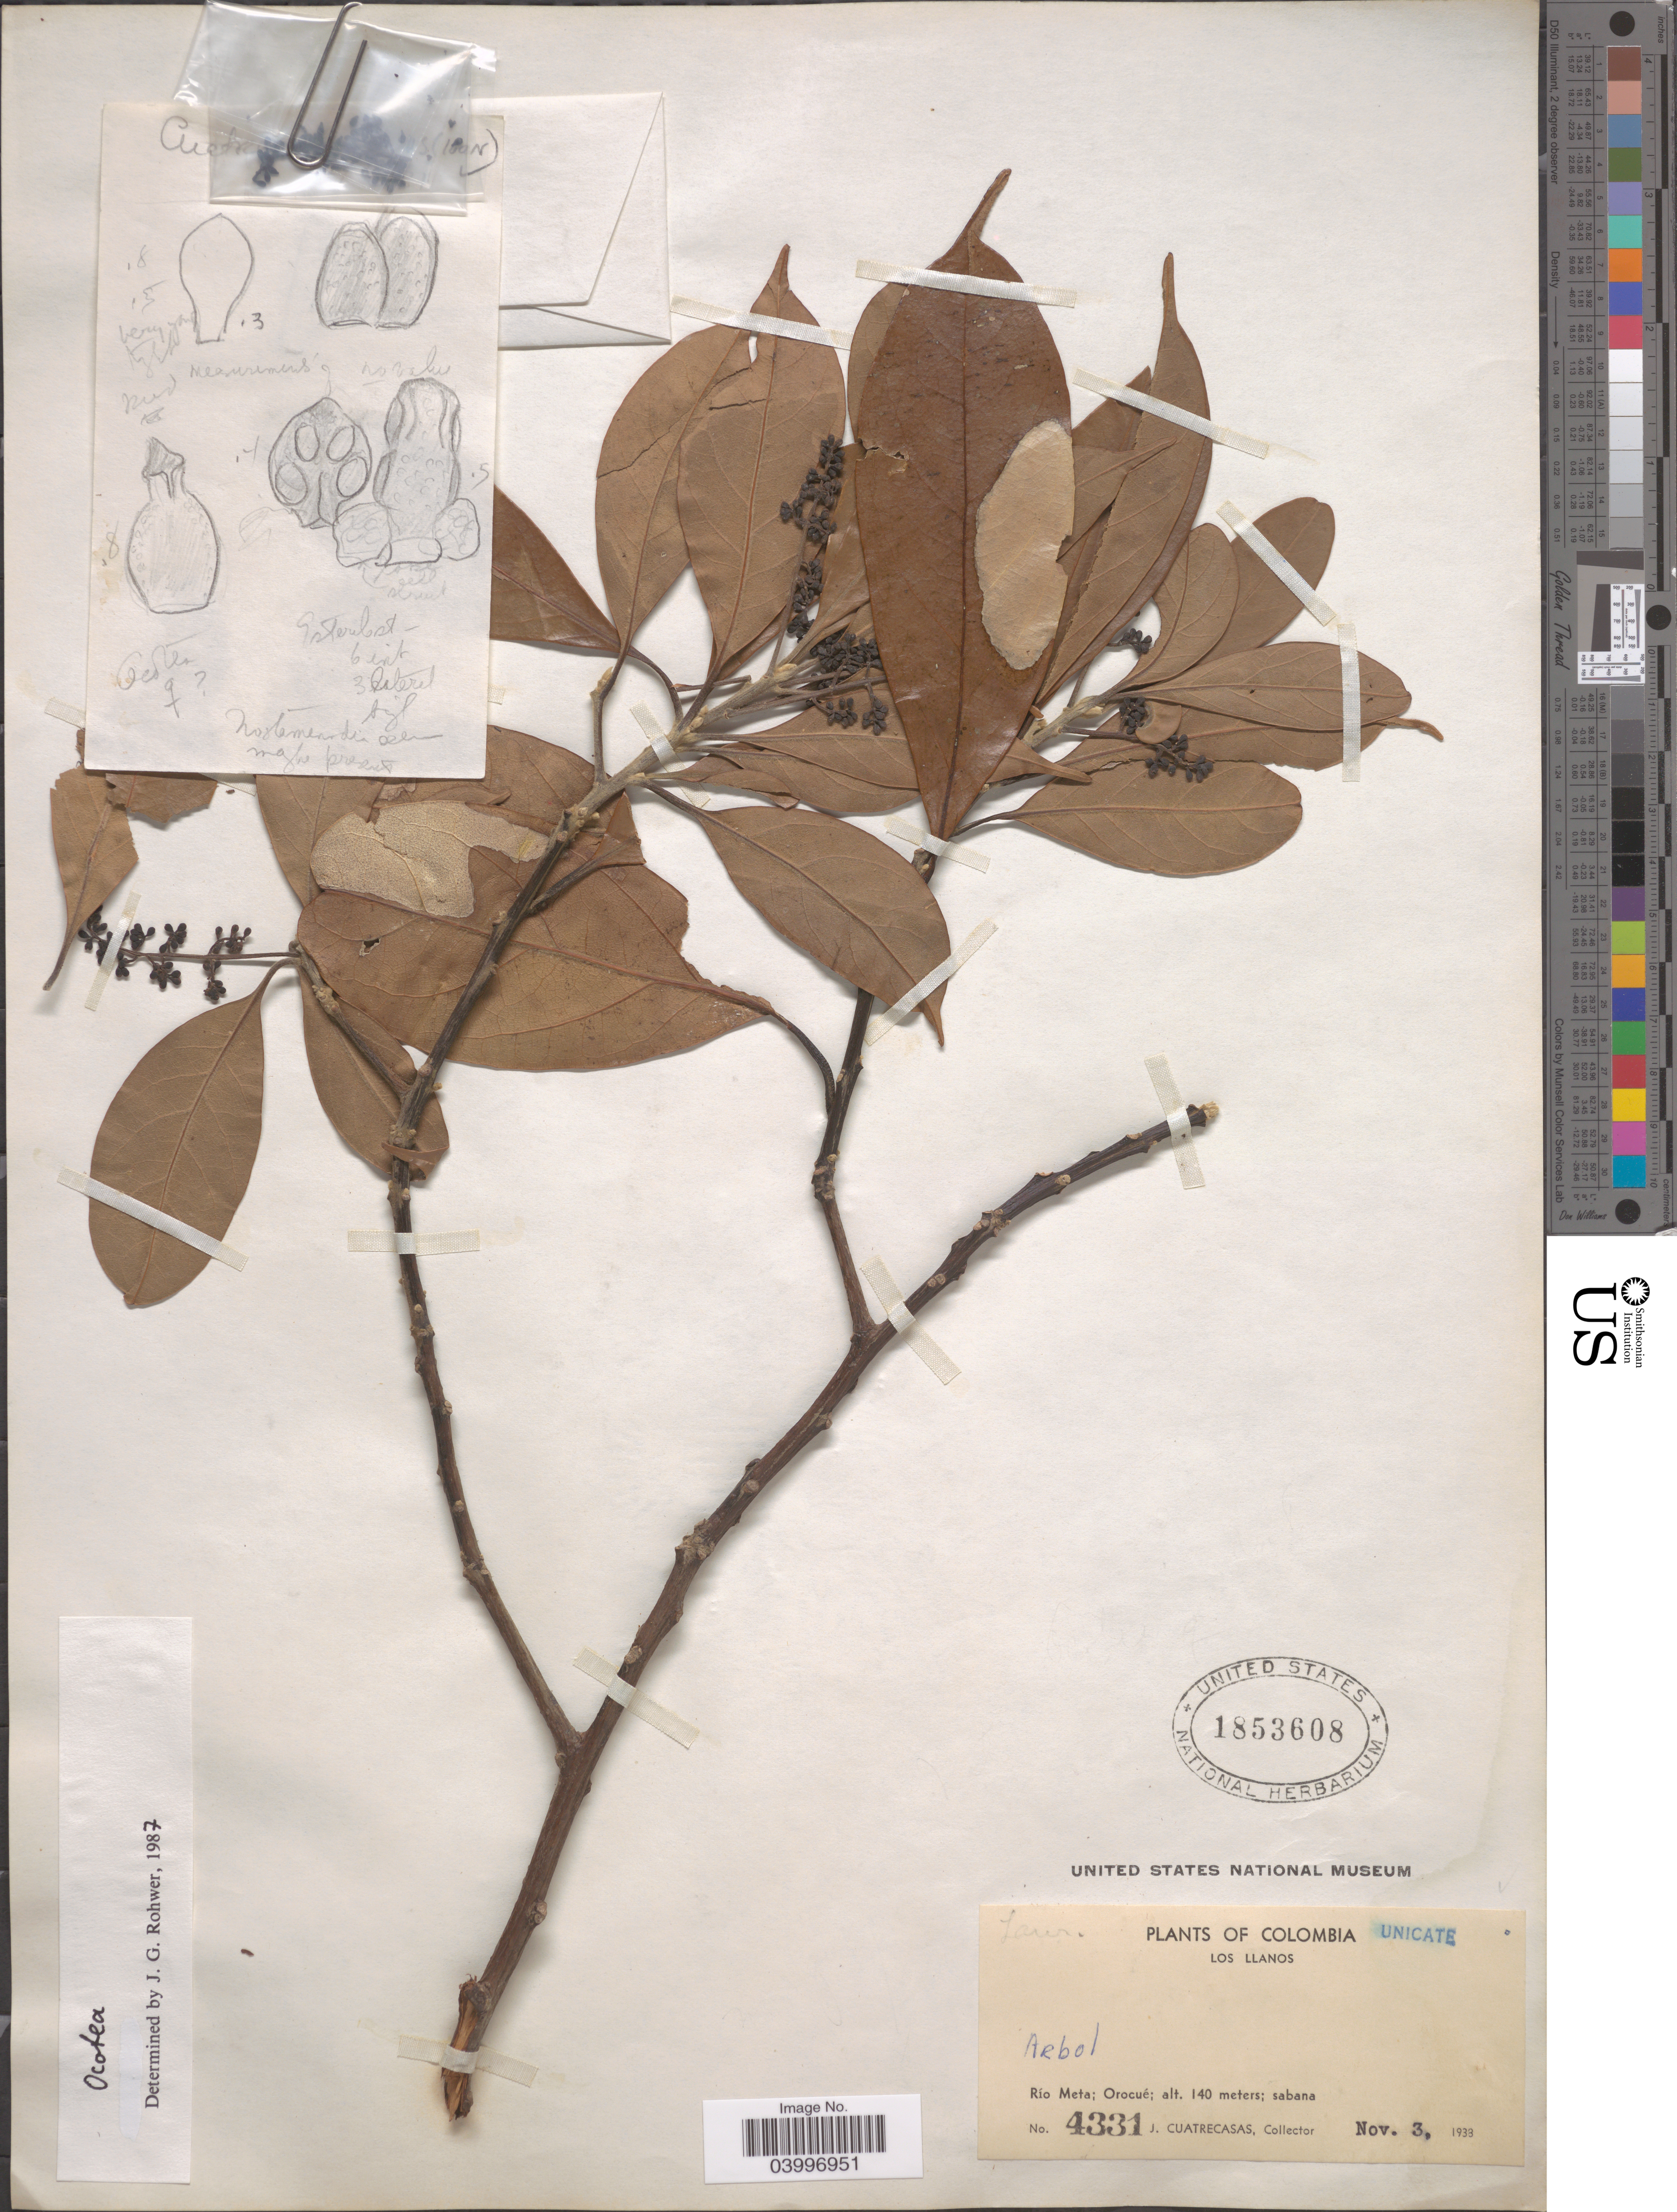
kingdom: Plantae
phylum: Tracheophyta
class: Magnoliopsida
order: Laurales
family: Lauraceae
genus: Ocotea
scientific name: Ocotea sp.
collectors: J. Cuatrecasas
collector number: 4331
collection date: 1933-11-03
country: Colombia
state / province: Meta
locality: Los Llanos. Río Meta: Orocué.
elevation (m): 140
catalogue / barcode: US 1853608